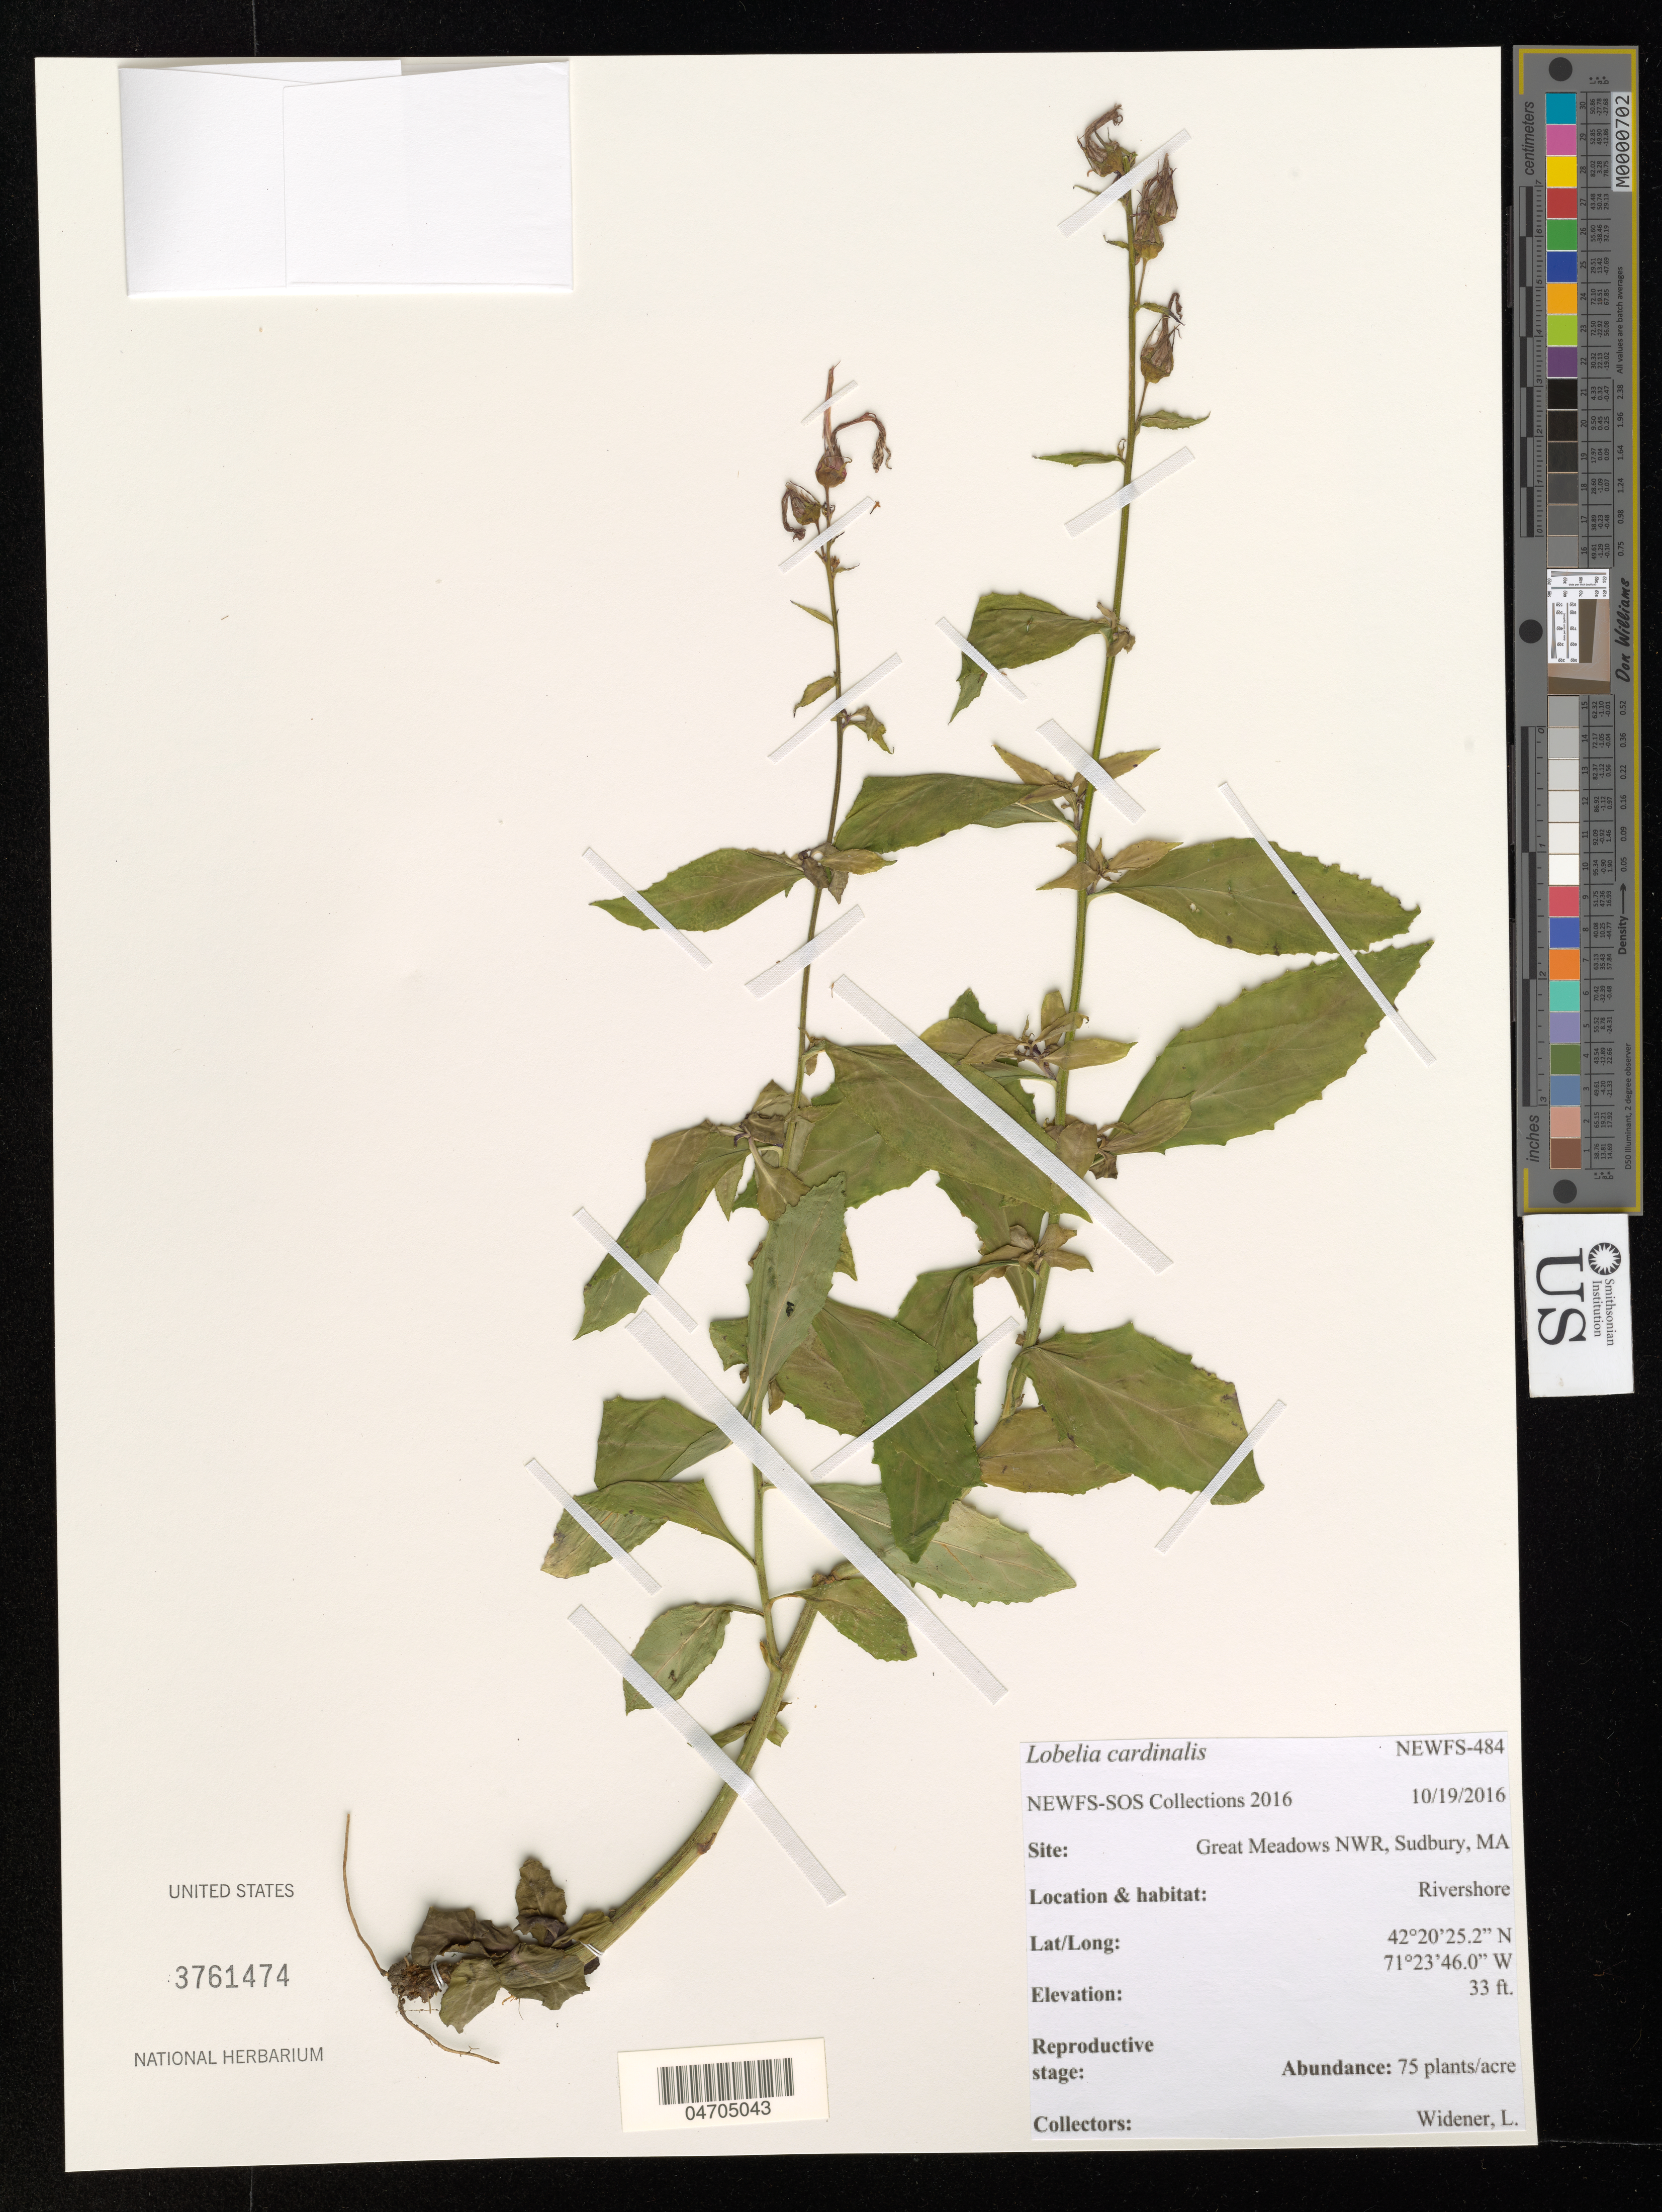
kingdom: Plantae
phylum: Tracheophyta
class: Magnoliopsida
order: Asterales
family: Campanulaceae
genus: Lobelia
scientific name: Lobelia cardinalis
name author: L.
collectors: L. Widener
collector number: NEWFS-484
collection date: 2016-10-19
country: United States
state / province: Massachusetts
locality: Great Meadows NWR, Sudbury.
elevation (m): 10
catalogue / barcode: US 3761474